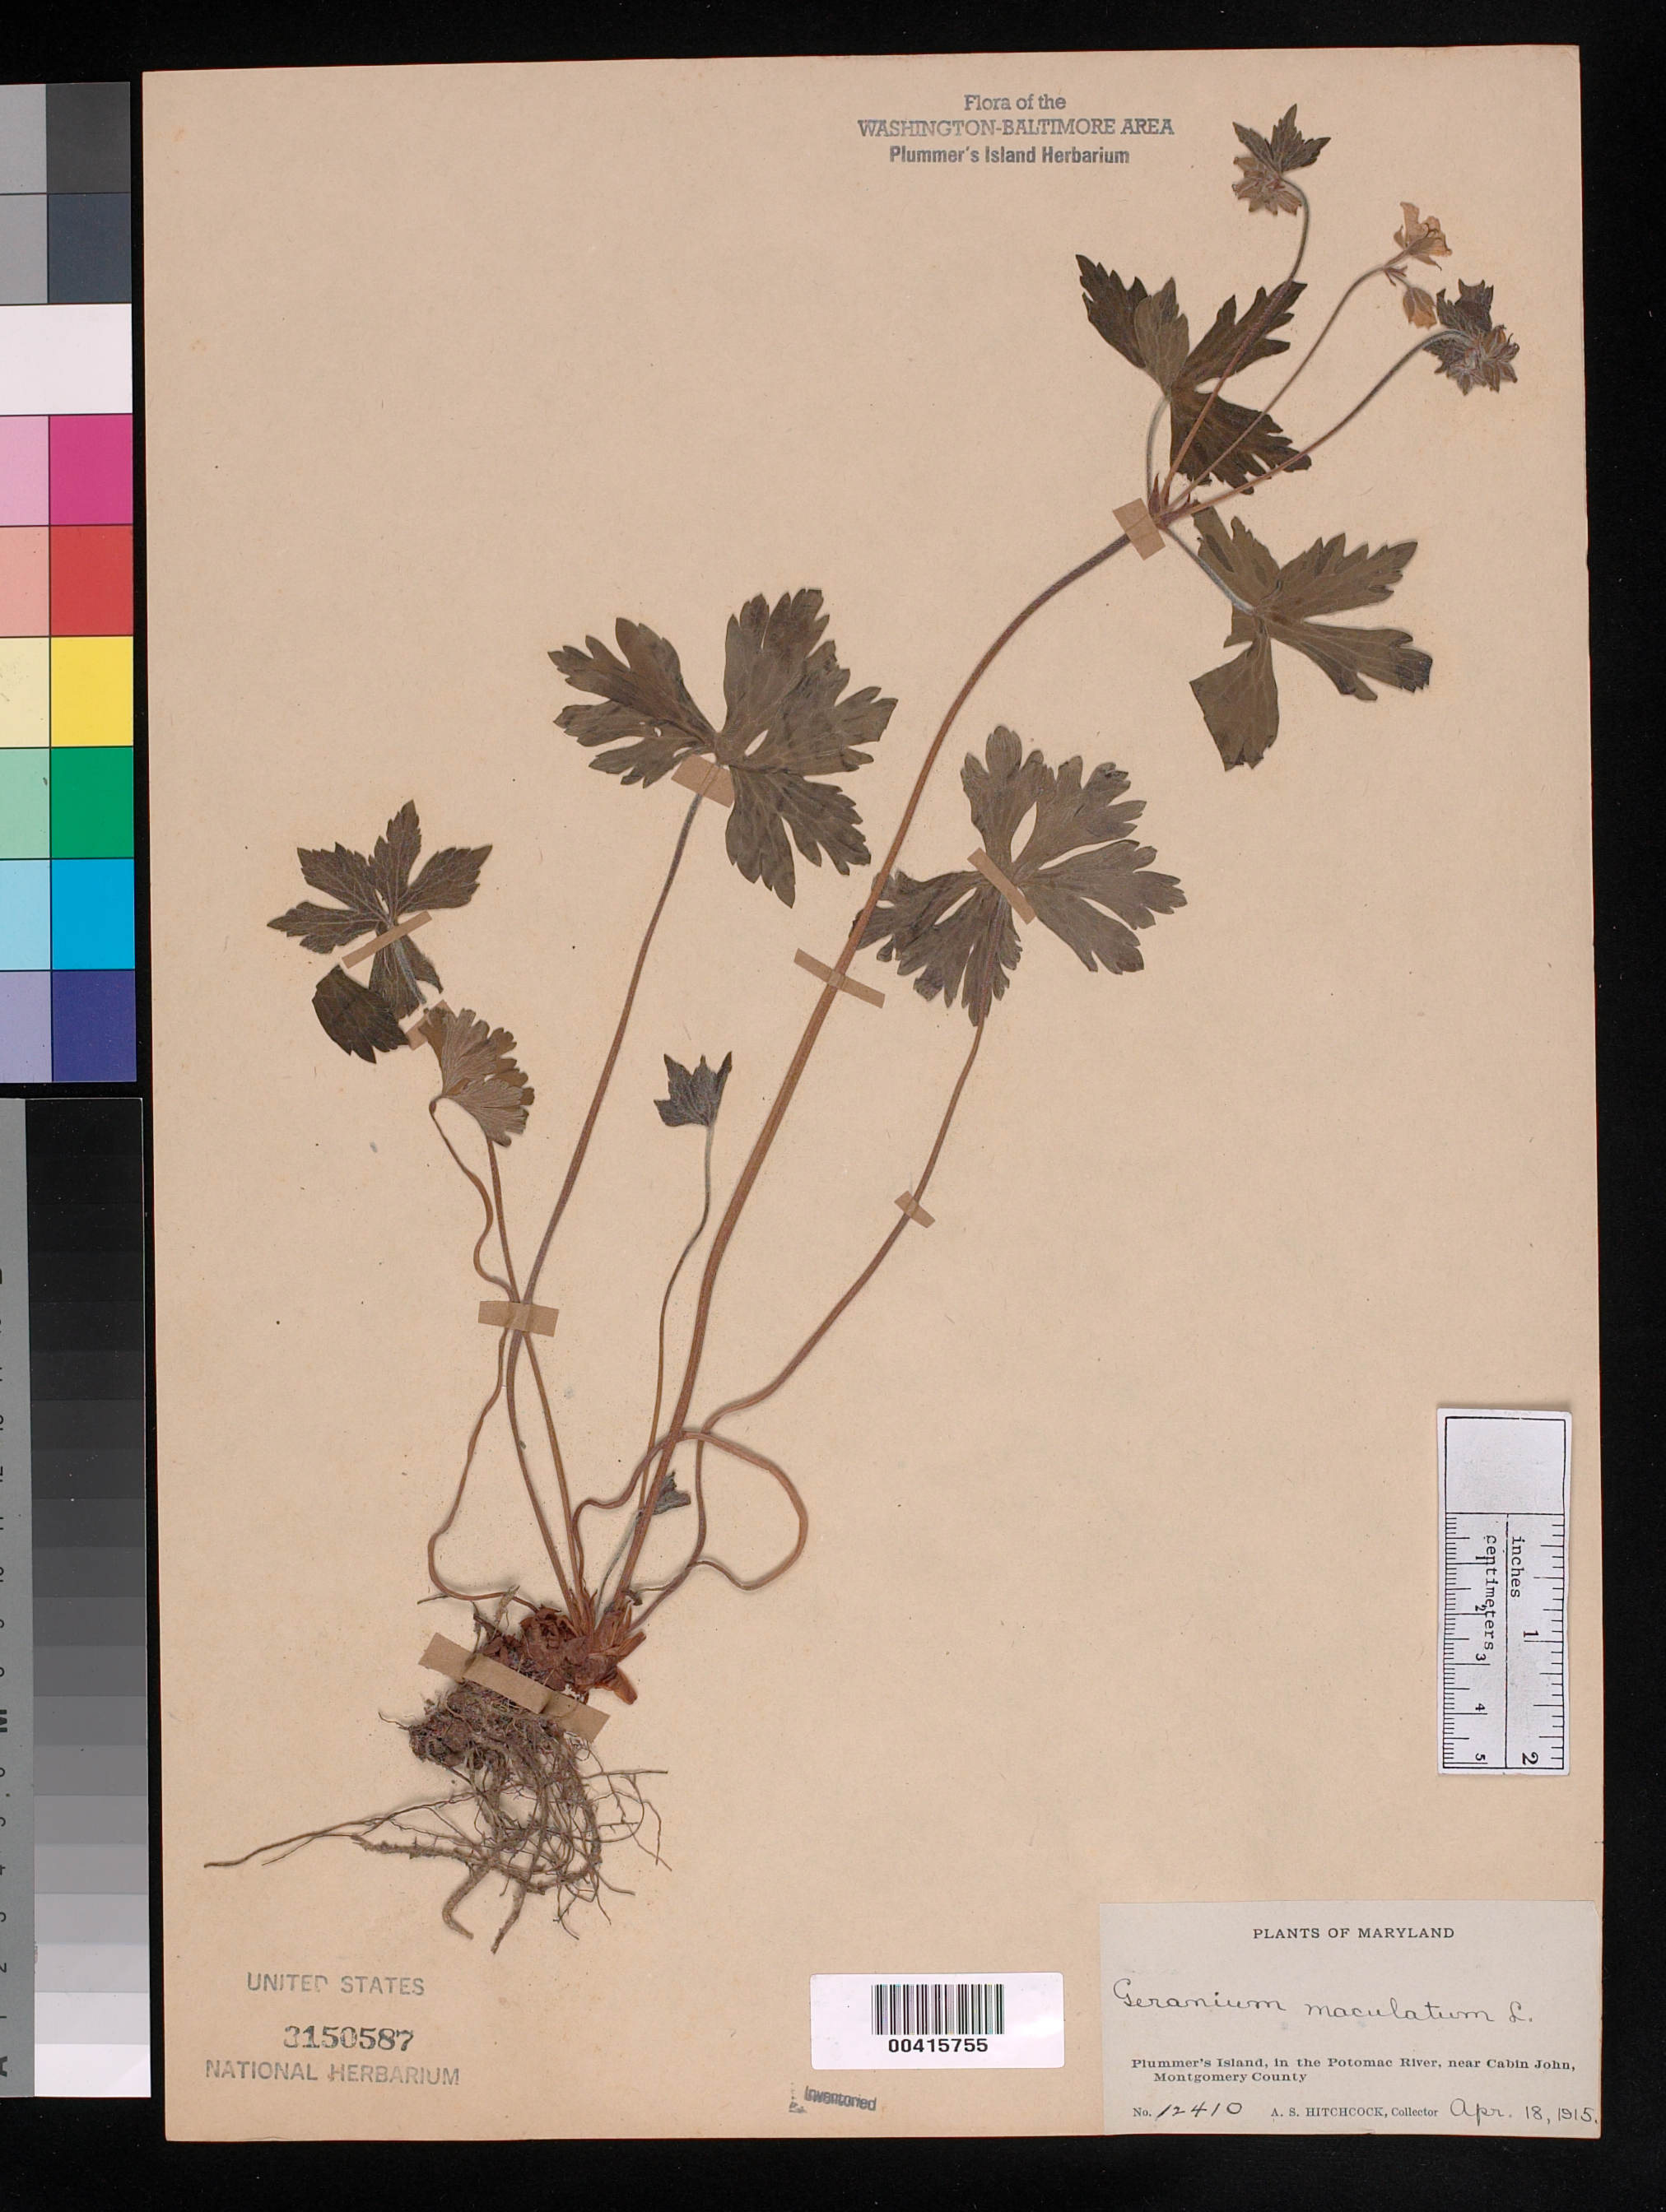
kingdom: Plantae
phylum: Tracheophyta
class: Magnoliopsida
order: Geraniales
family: Geraniaceae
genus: Geranium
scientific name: Geranium maculatum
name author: L.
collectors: A. S. Hitchcock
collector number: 12410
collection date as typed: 18 Apr 1915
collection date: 1915-04-18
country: United States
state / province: Maryland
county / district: Montgomery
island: Plummers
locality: Plummer's Island C. & O. Canal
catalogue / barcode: US 3150587